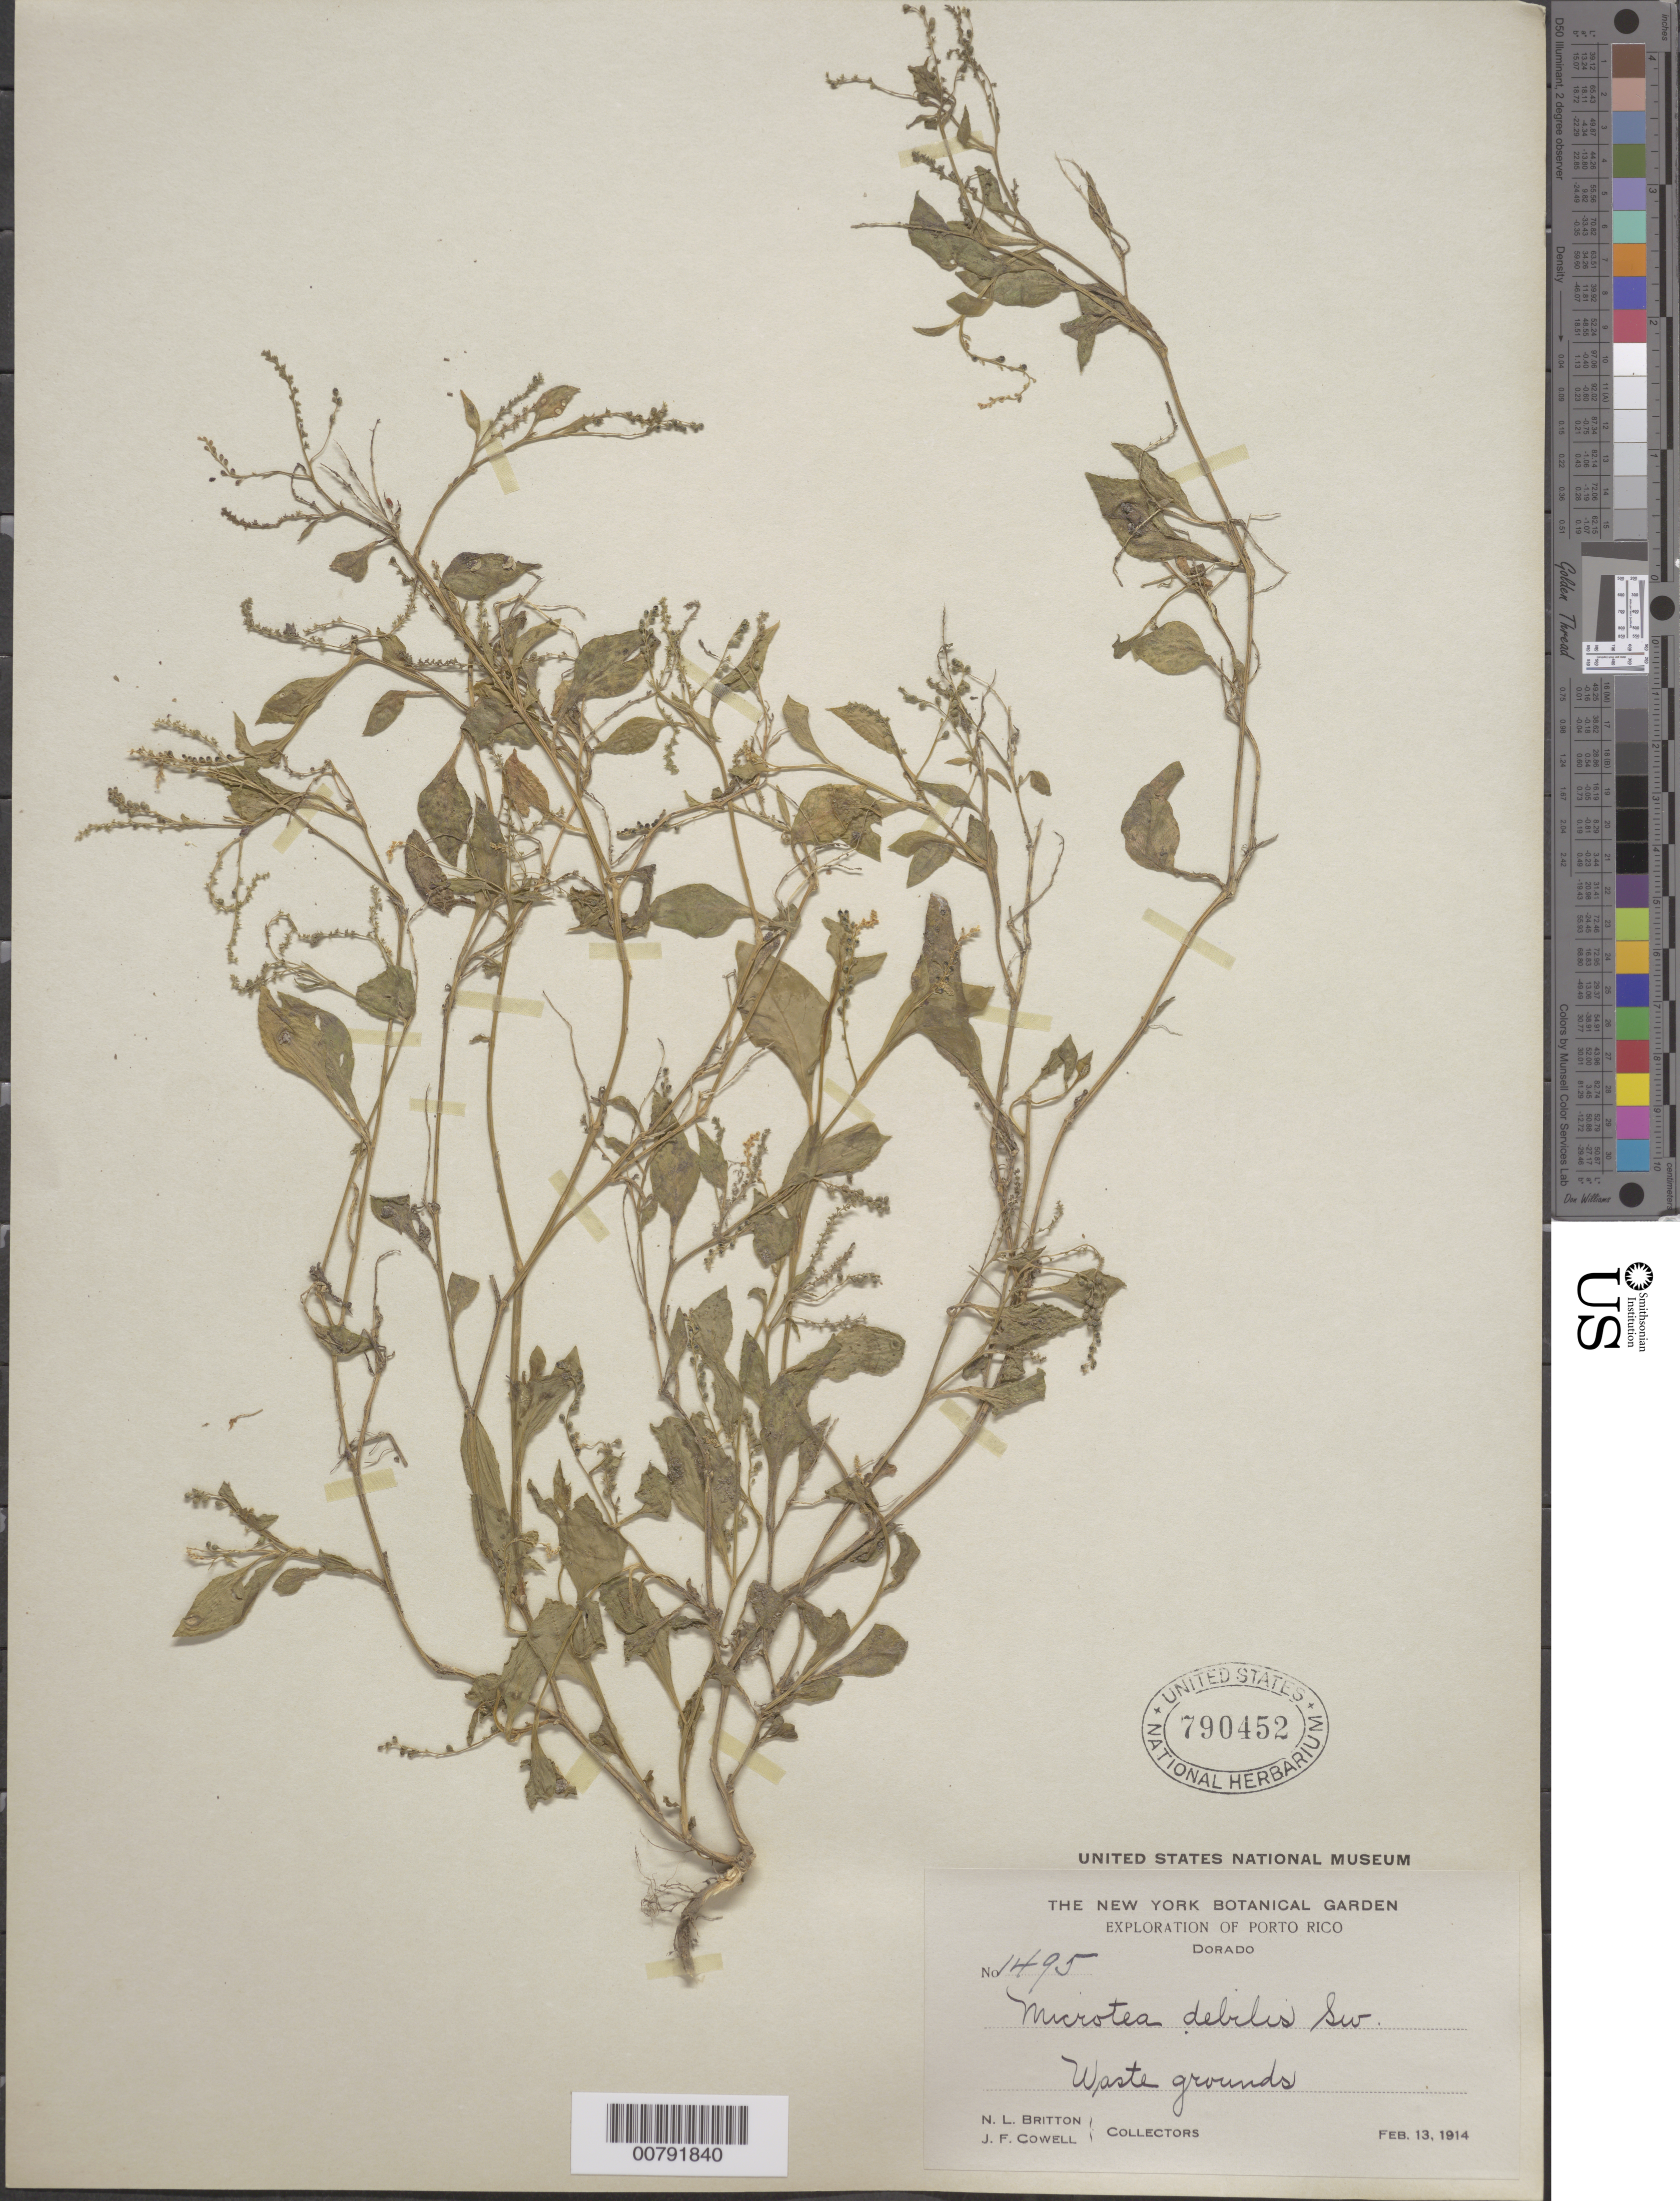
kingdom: Plantae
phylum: Tracheophyta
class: Magnoliopsida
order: Caryophyllales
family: Microteaceae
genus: Microtea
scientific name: Microtea debilis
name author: Sw.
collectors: N. Britton & J. F. Cowell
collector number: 1495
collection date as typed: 13 Feb 1914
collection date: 1914-02-13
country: Puerto Rico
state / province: Dorado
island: Puerto Rico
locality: Dorado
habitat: Waste grounds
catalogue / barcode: US 790452